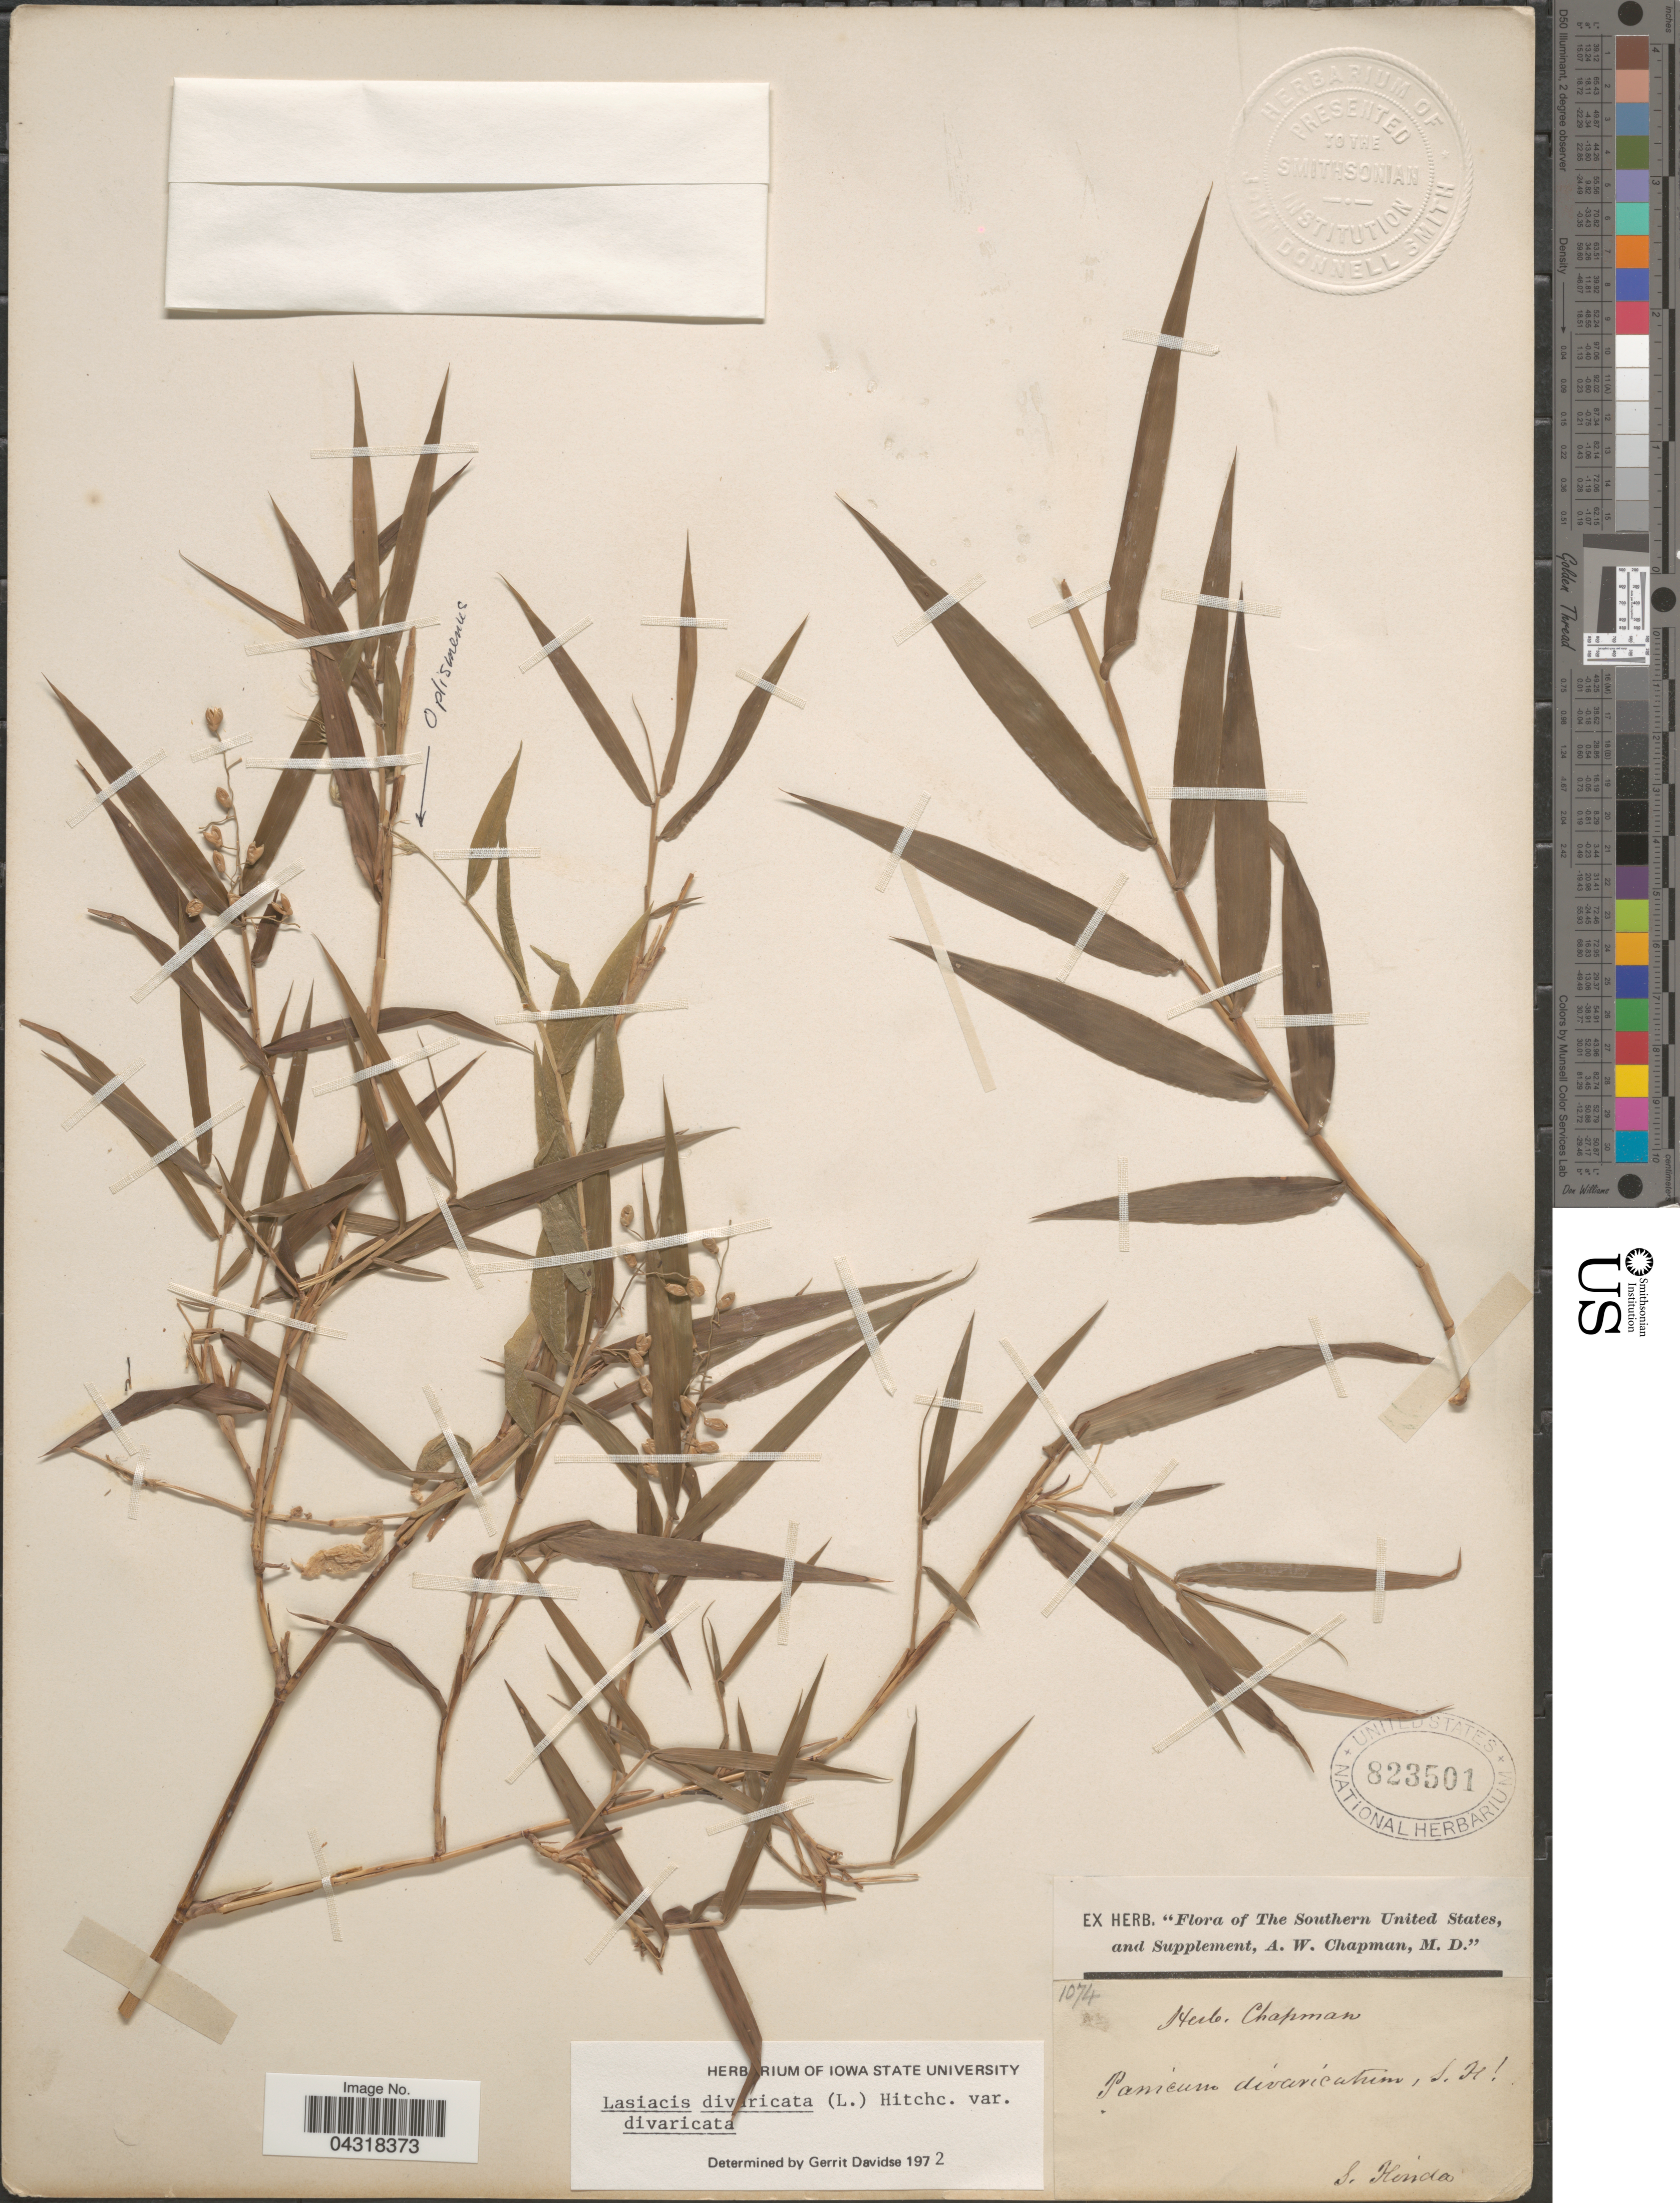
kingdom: Plantae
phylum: Tracheophyta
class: Liliopsida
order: Poales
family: Poaceae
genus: Lasiacis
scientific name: Lasiacis divaricata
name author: (L.) Hitchc.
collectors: S. Honda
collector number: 1074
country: United States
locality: The Southern United States.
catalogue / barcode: US 823501